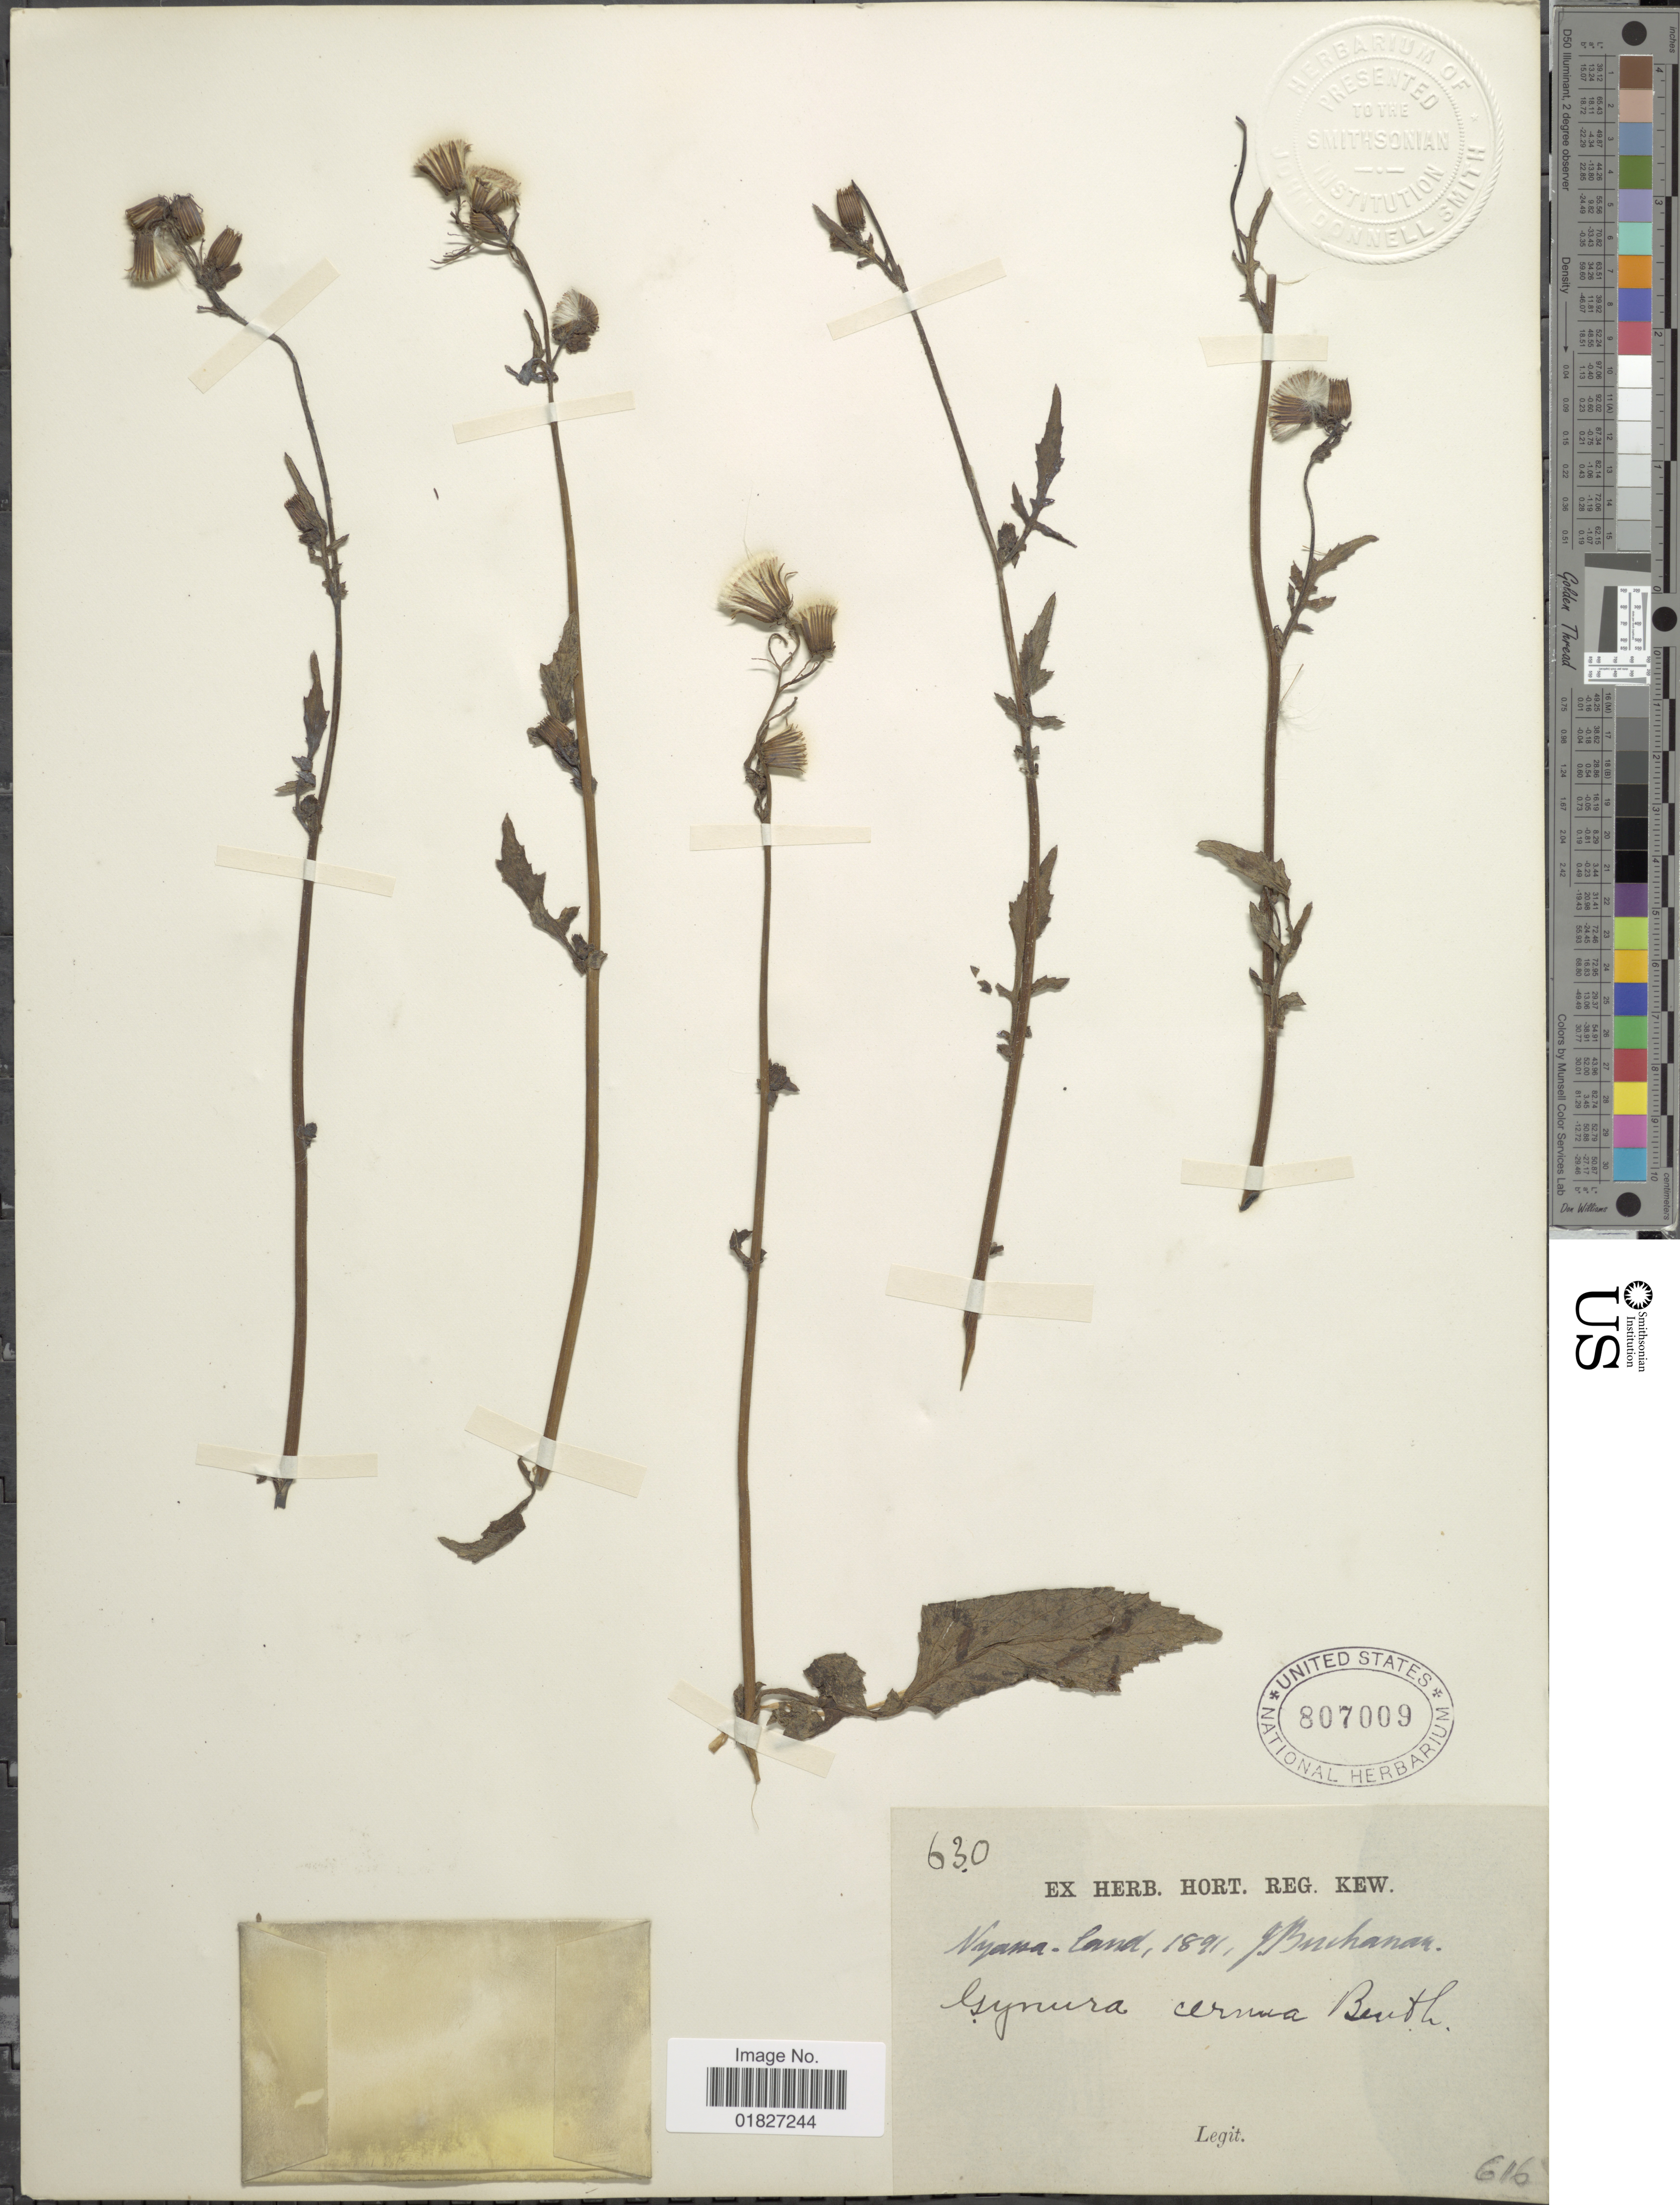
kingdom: Plantae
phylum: Tracheophyta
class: Magnoliopsida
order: Asterales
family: Asteraceae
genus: Gynura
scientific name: Gynura cernua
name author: (L. f.) Benth.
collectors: J. Buchanan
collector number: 630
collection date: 1891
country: Malawi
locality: Nyassa-land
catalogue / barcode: US 807009